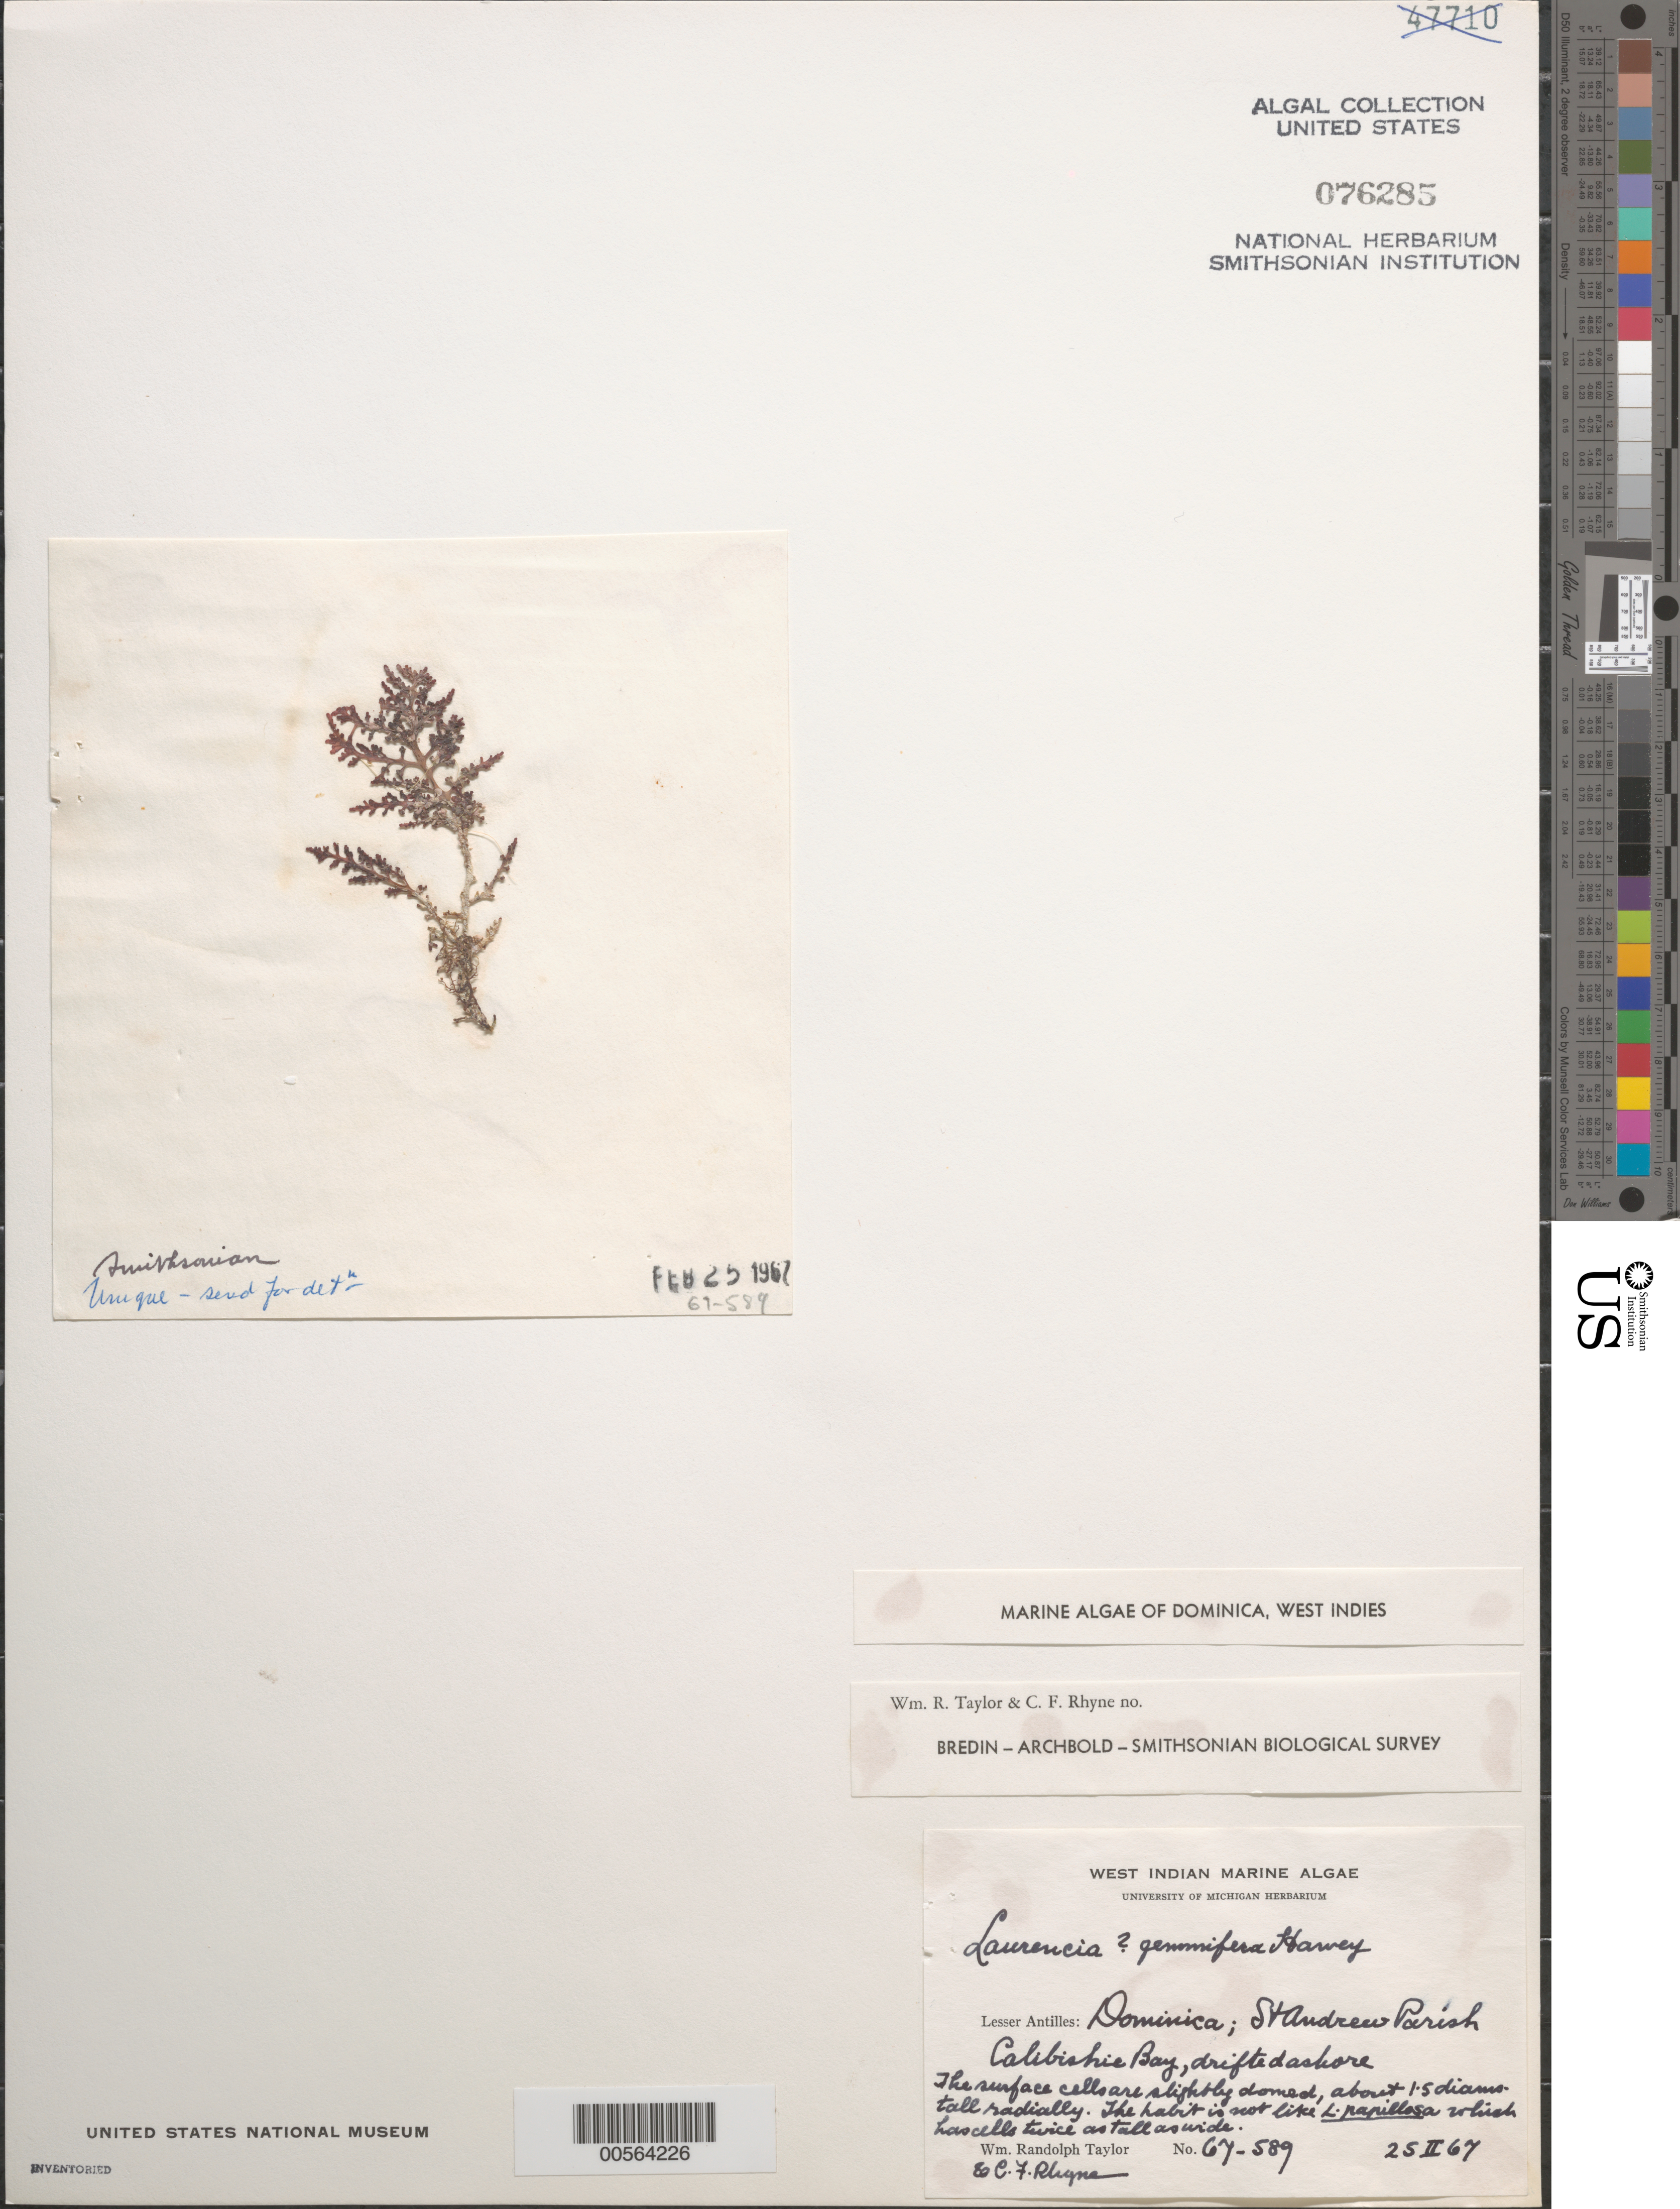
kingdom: Plantae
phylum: Rhodophyta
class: Florideophyceae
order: Ceramiales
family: Rhodomelaceae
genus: Yuzurua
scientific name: Yuzurua poiteaui var. gemmifera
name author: (Harvey) M.J. Wynne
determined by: Algae name updating Project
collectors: W. R. Taylor & C. Rhyne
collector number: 67-589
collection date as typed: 25 Feb 1967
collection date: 1967-02-25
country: Dominica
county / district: St. Andrew's Parish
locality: Calibishie Bay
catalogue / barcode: US 76285